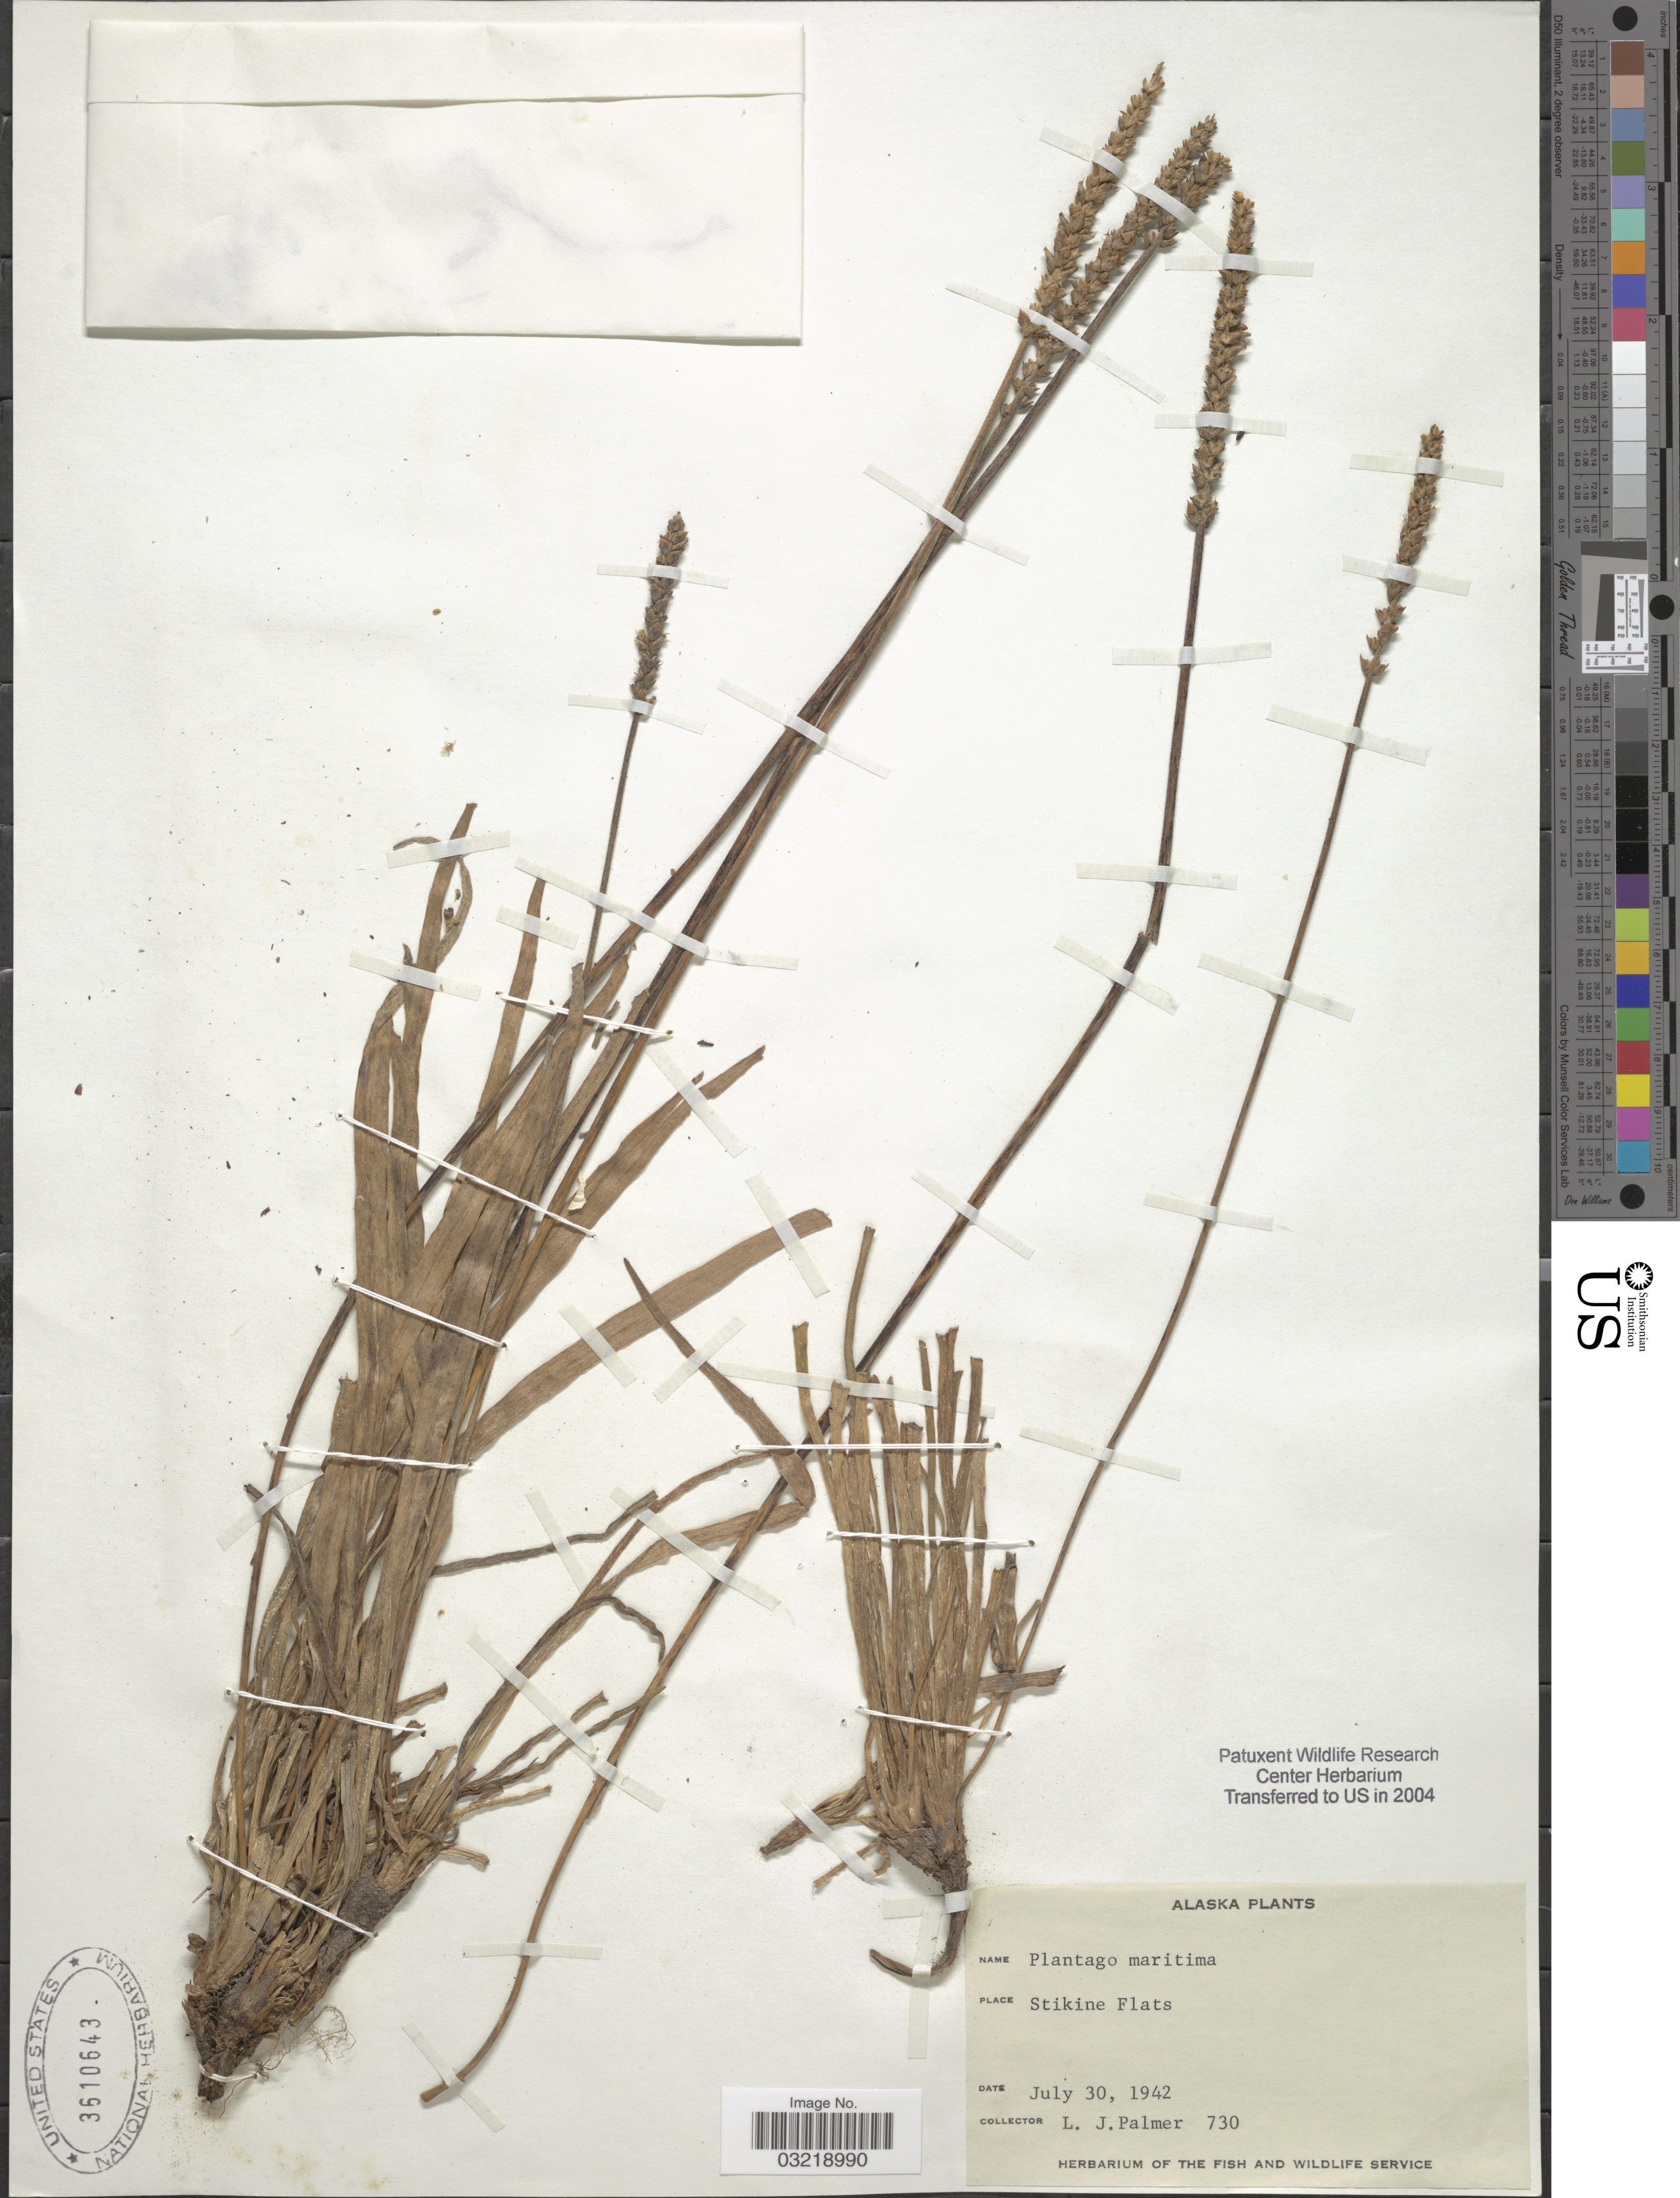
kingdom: Plantae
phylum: Tracheophyta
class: Magnoliopsida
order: Lamiales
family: Plantaginaceae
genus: Plantago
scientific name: Plantago maritima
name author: L.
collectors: L. J. Palmer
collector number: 730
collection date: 1942-07-30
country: United States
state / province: Alaska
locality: Stikine Flats.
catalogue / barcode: US 3610643